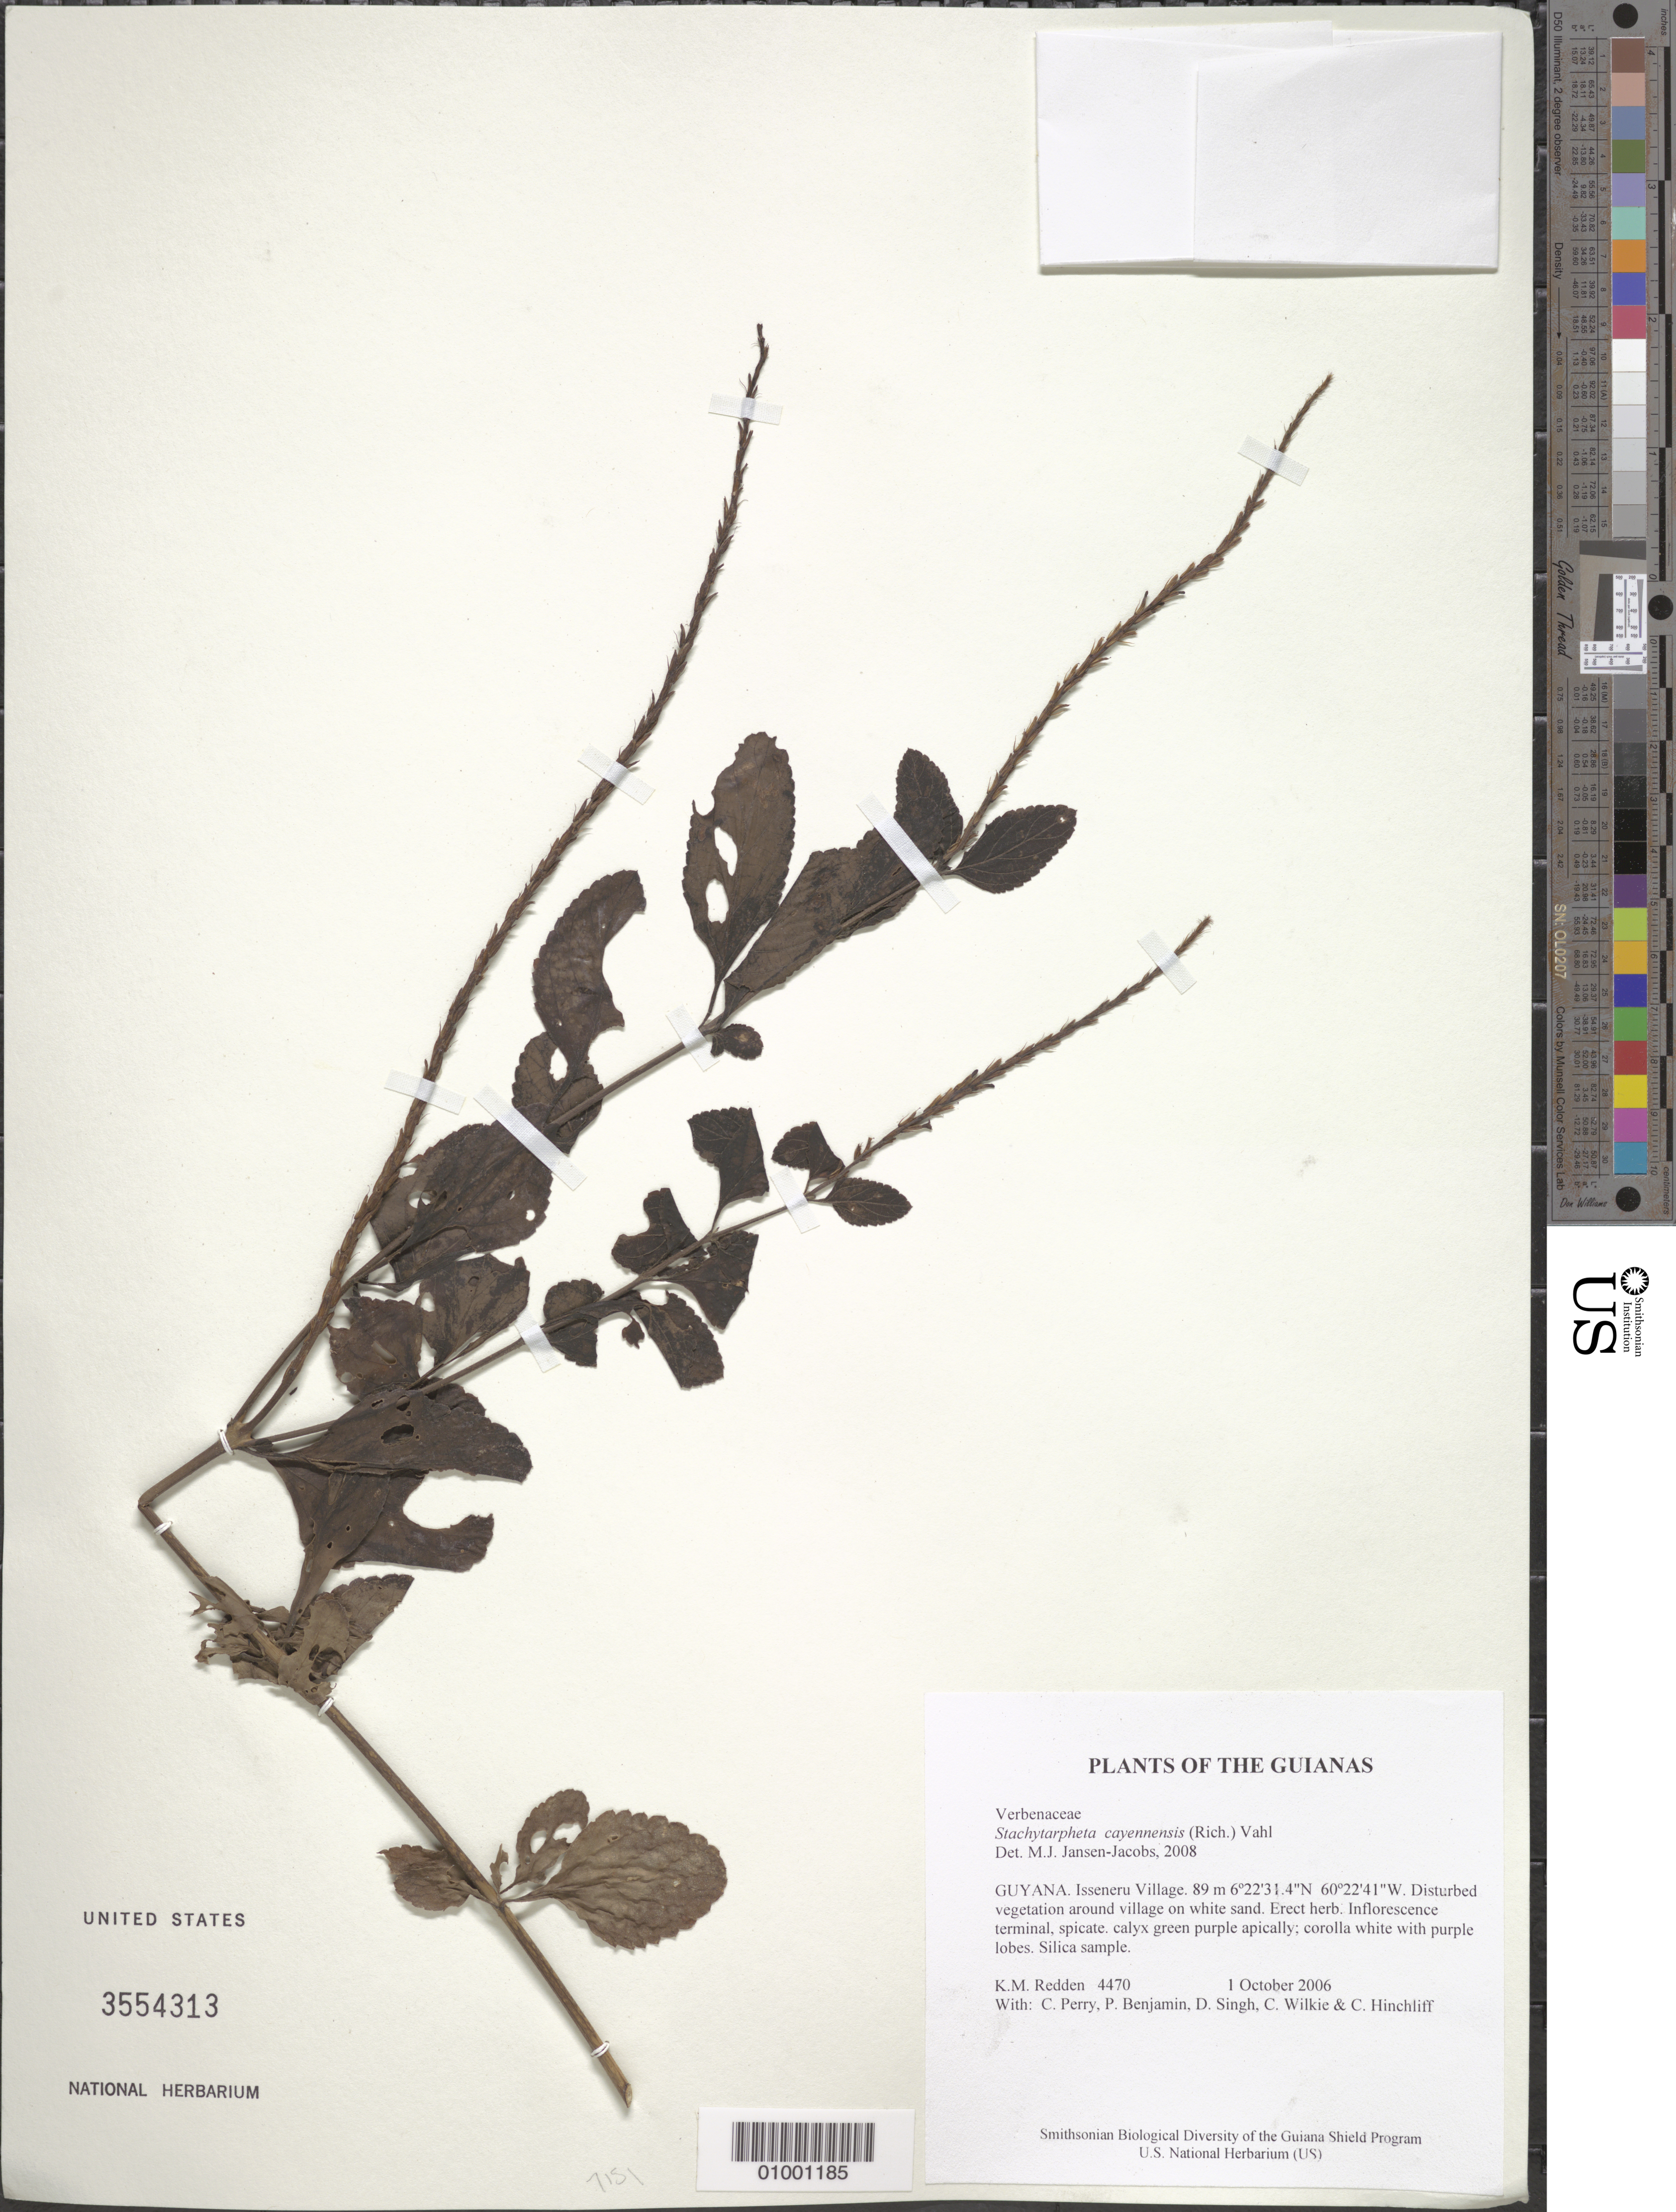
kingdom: Plantae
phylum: Tracheophyta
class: Magnoliopsida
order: Lamiales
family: Verbenaceae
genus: Stachytarpheta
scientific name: Stachytarpheta cayennensis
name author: (Rich.) Vahl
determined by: Jansen-Jacobs, M. J., (U), Nationaal Herbarium Nederland, Utrecht University branch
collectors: K. M. Redden, C. Perry, P. Benjamin, D. Singh, C. Wilkie & C. E. Hinchliff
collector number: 4470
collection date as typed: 1 October 2006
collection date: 2006-10-01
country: Guyana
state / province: Cuyuni-Mazaruni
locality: Isseneru Village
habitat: Disturbed vegetation around village on white sand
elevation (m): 89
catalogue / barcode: US 3554313